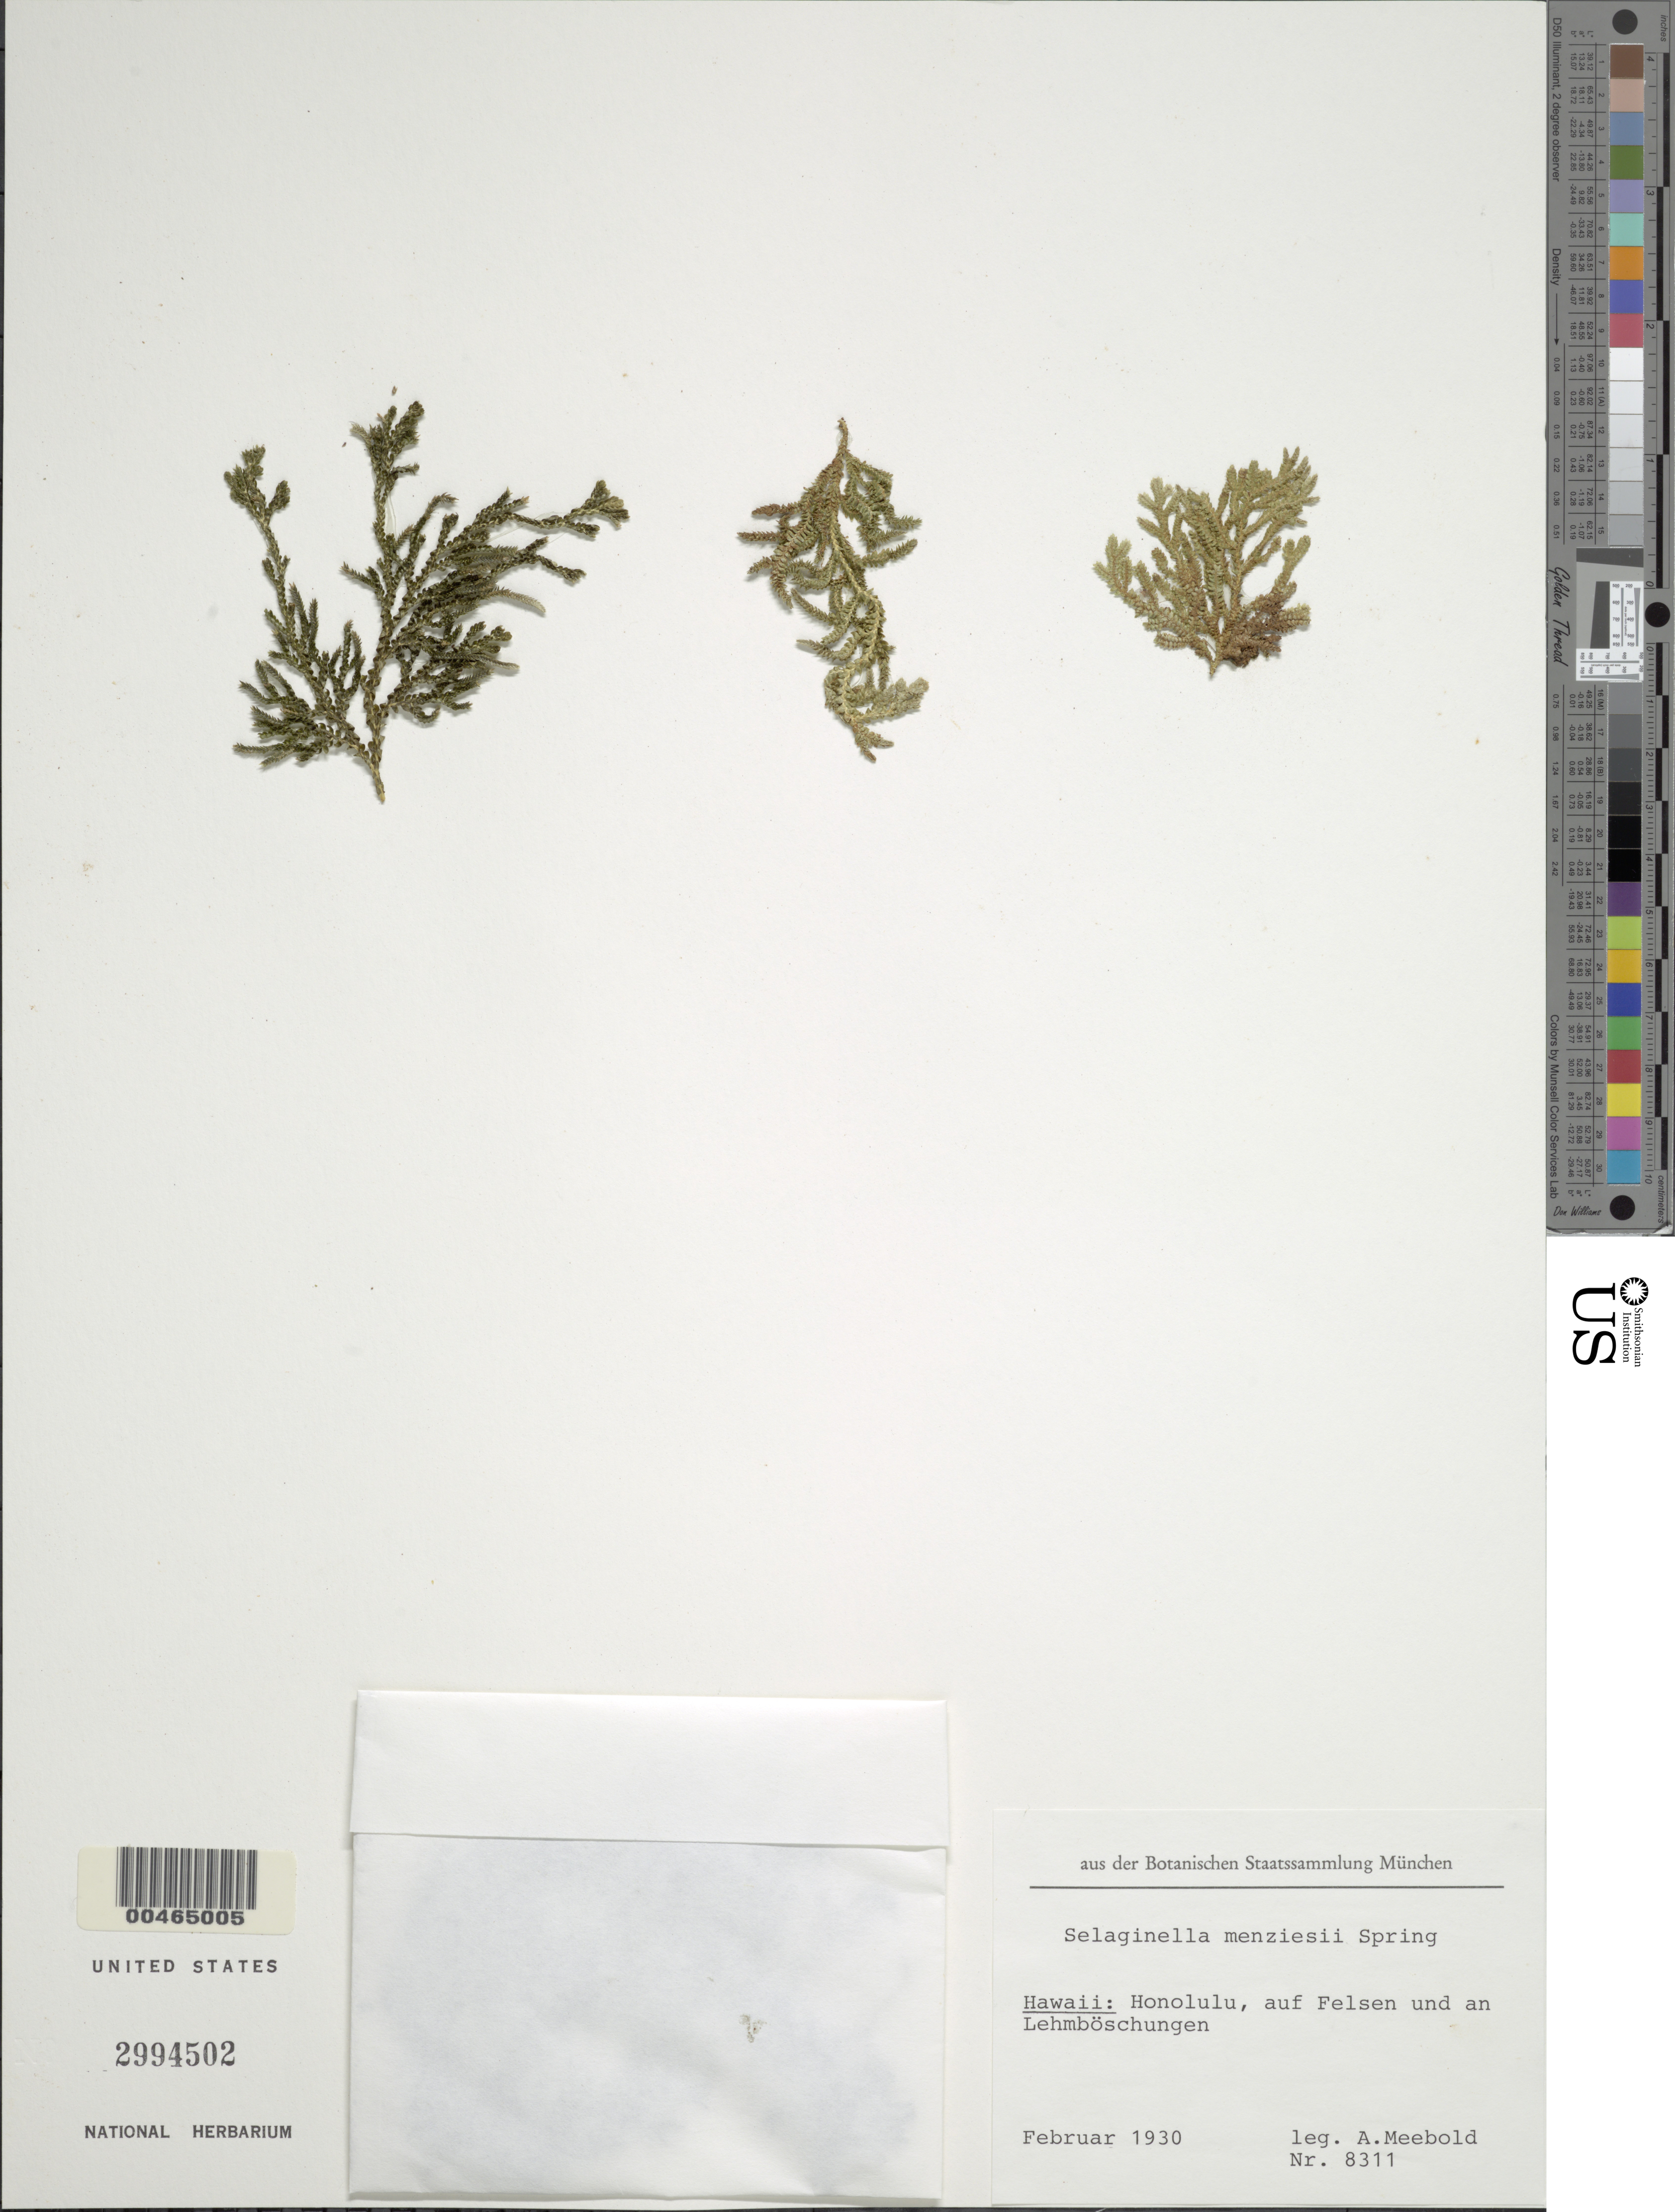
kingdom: Plantae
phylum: Tracheophyta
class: Lycopodiopsida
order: Selaginellales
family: Selaginellaceae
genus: Selaginella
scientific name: Selaginella arbuscula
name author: (Kualf.) Spring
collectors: A. Meebold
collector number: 8311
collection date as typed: Feb 1930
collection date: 1930-02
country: United States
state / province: Hawaii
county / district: Honolulu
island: Oahu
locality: Honolulu, auf Felsen und an Lehmboschungen, Hawaii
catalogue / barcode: US 2994502